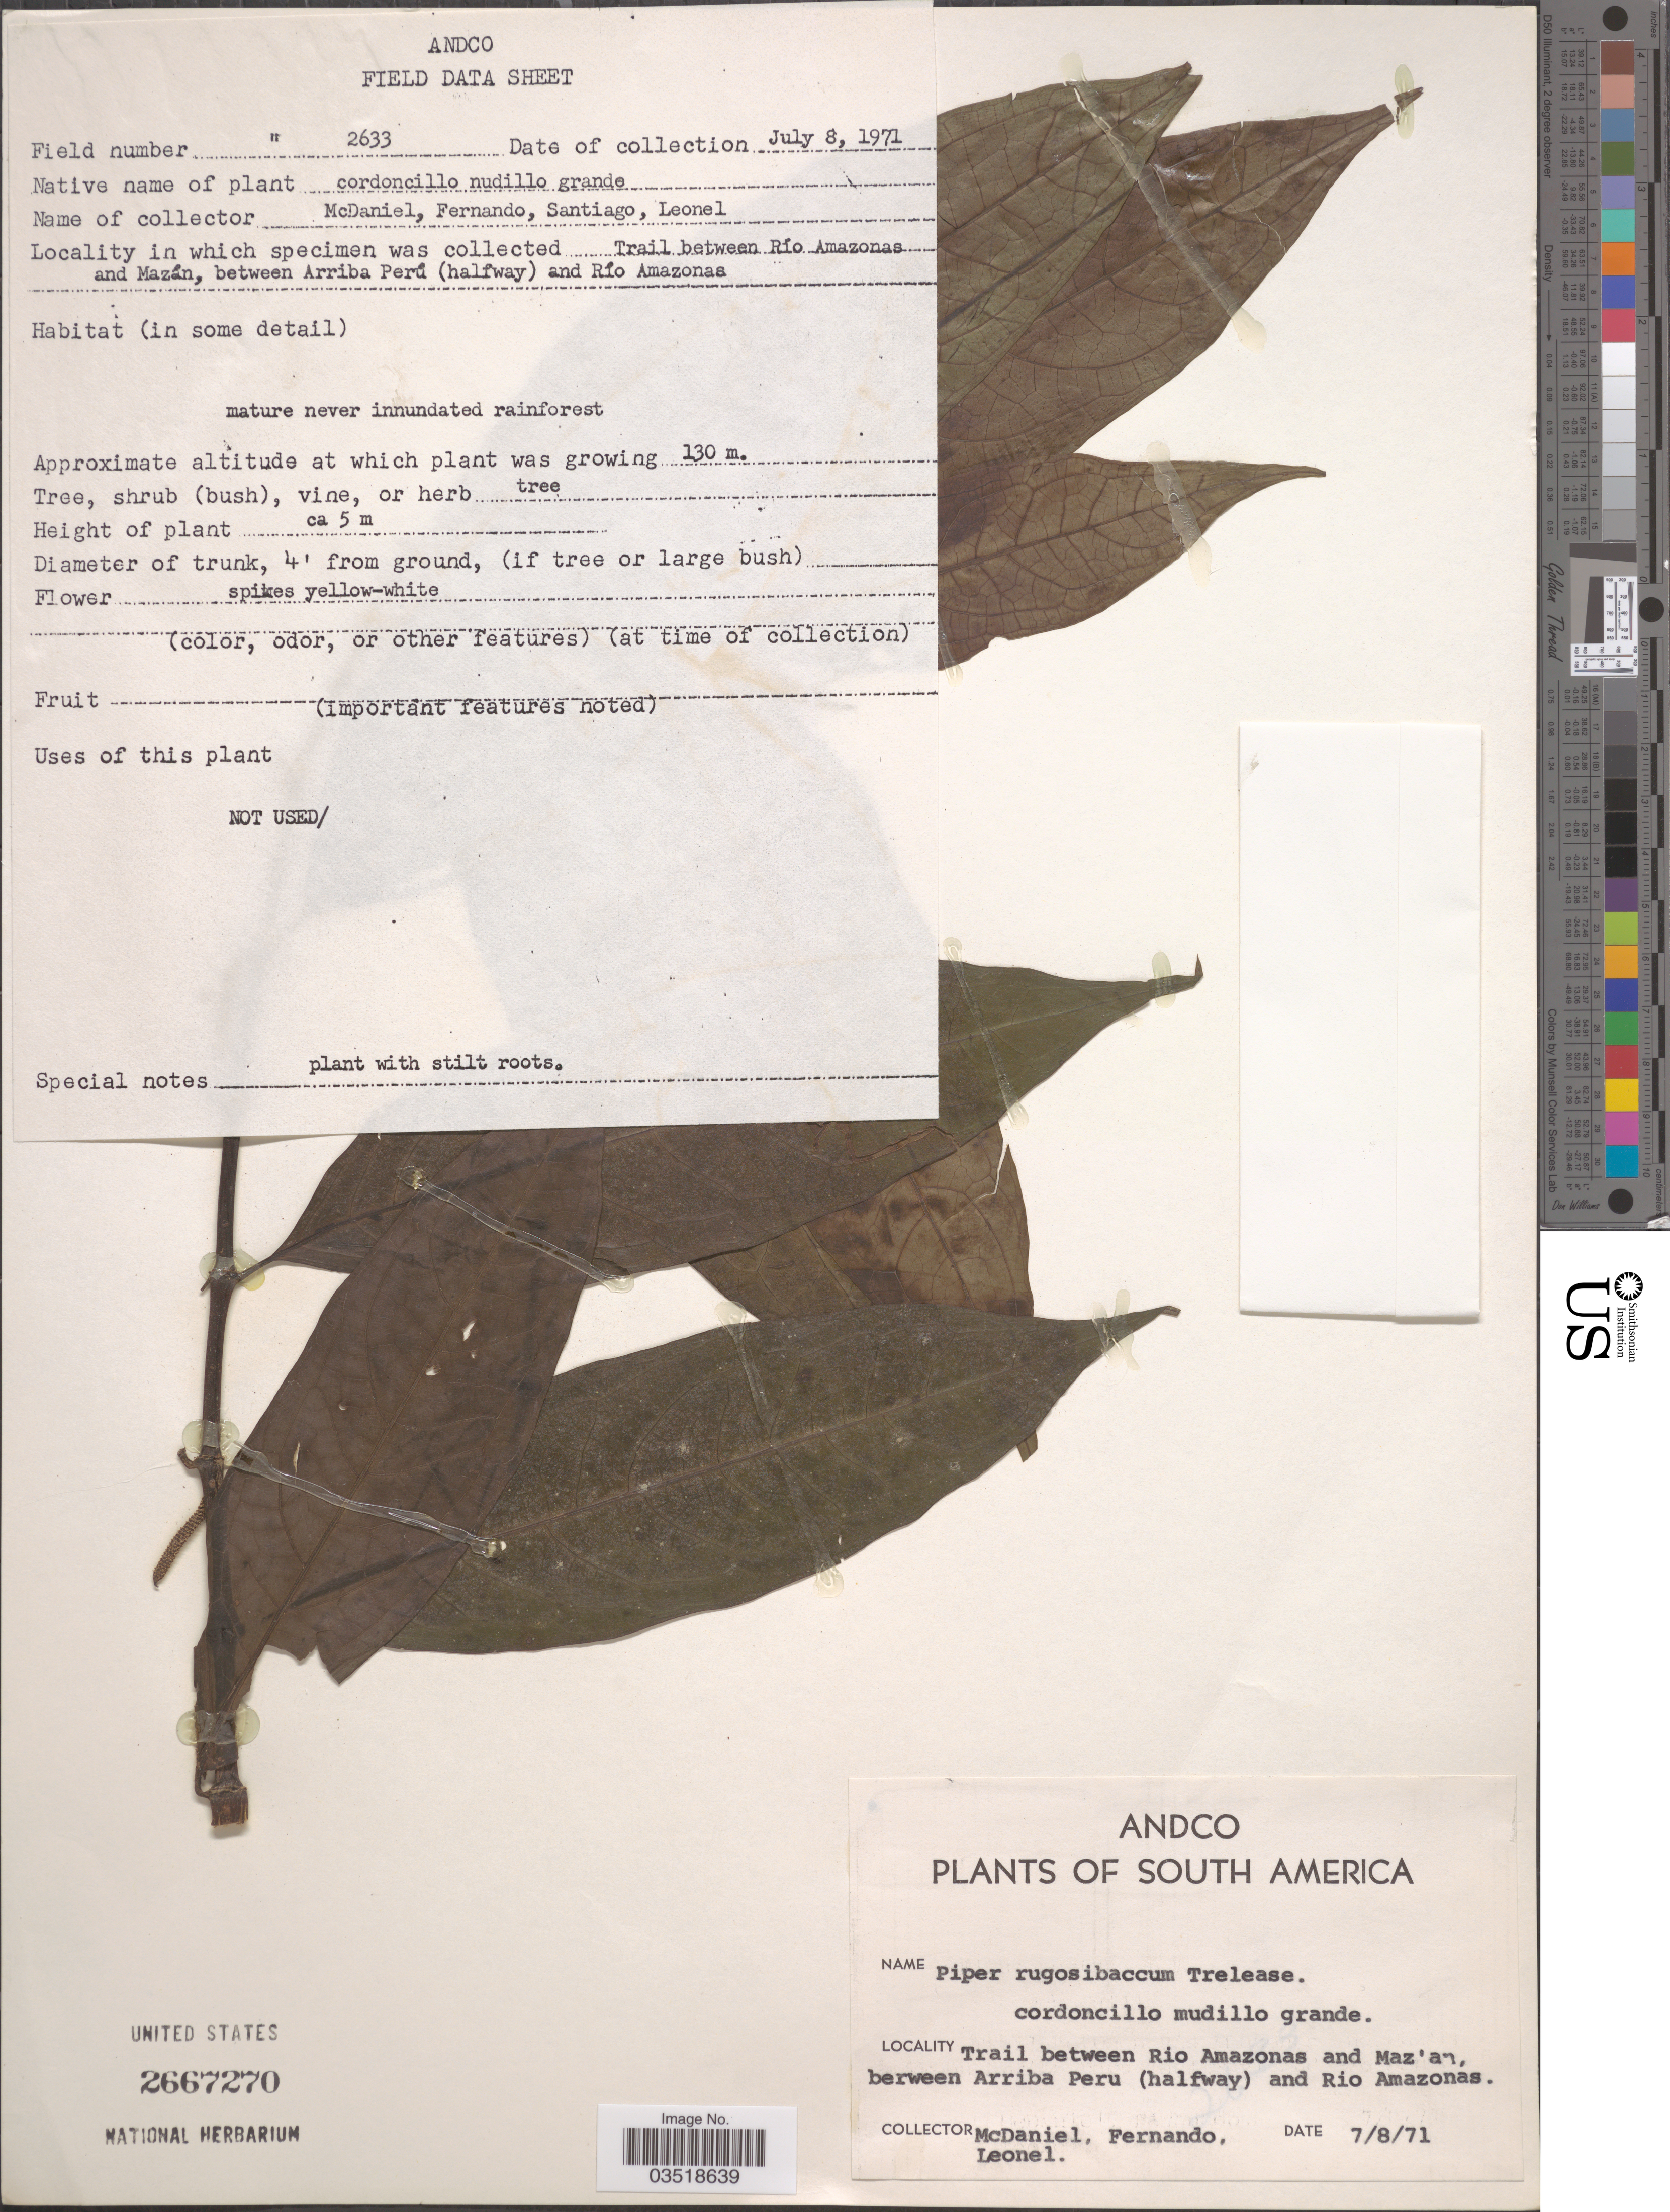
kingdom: Plantae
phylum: Tracheophyta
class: Magnoliopsida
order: Piperales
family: Piperaceae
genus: Piper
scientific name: Piper rugosibaccum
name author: Trel. in J.F. Macbr.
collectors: -- McDaniel, -- Fernando, -. Santiago & -- Leonel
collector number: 2633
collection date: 1971-07-08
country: Peru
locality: Trail between Río Amazonas and Mazán, between Arriba Perú (halfway) and Río Amazonas.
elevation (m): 130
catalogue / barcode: US 2667270